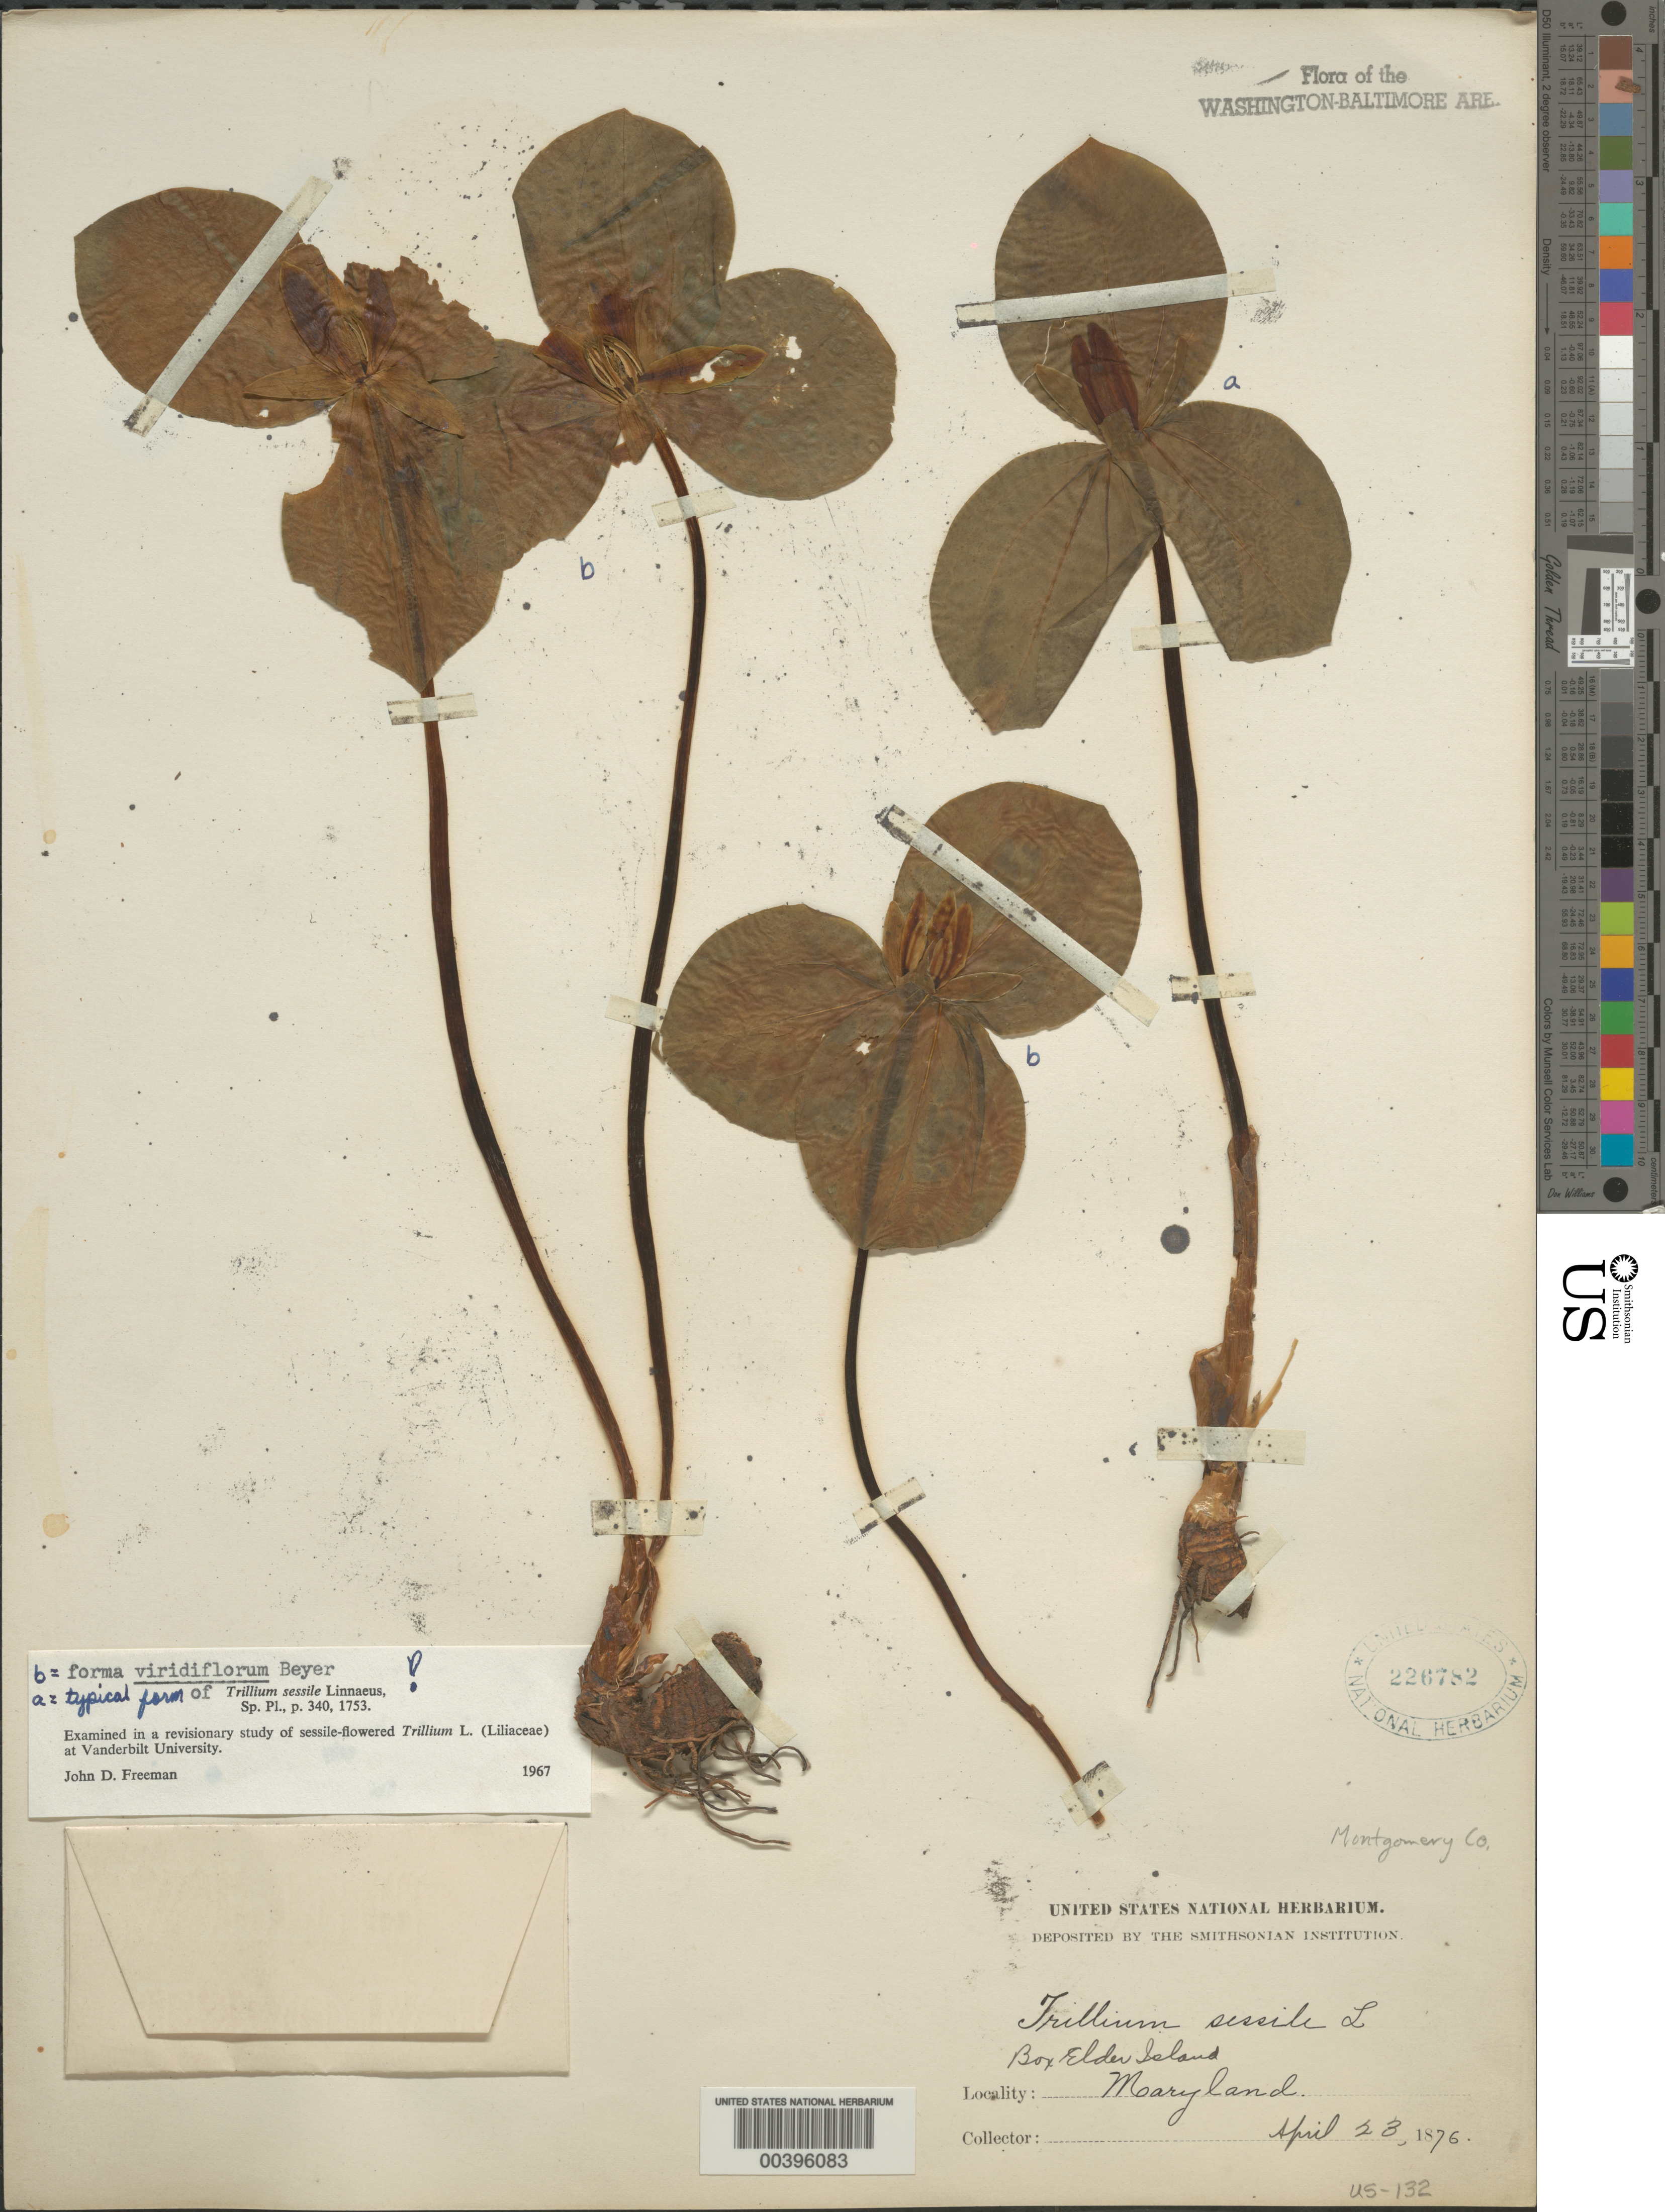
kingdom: Plantae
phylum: Tracheophyta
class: Liliopsida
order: Liliales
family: Melanthiaceae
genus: Trillium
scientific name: Trillium sessile f. viridiflorum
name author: Beyer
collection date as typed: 23 Apr 1876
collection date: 1876-04-23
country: United States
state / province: Maryland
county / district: Montgomery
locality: Box Elder I. C. & O. Canal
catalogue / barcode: US 226782